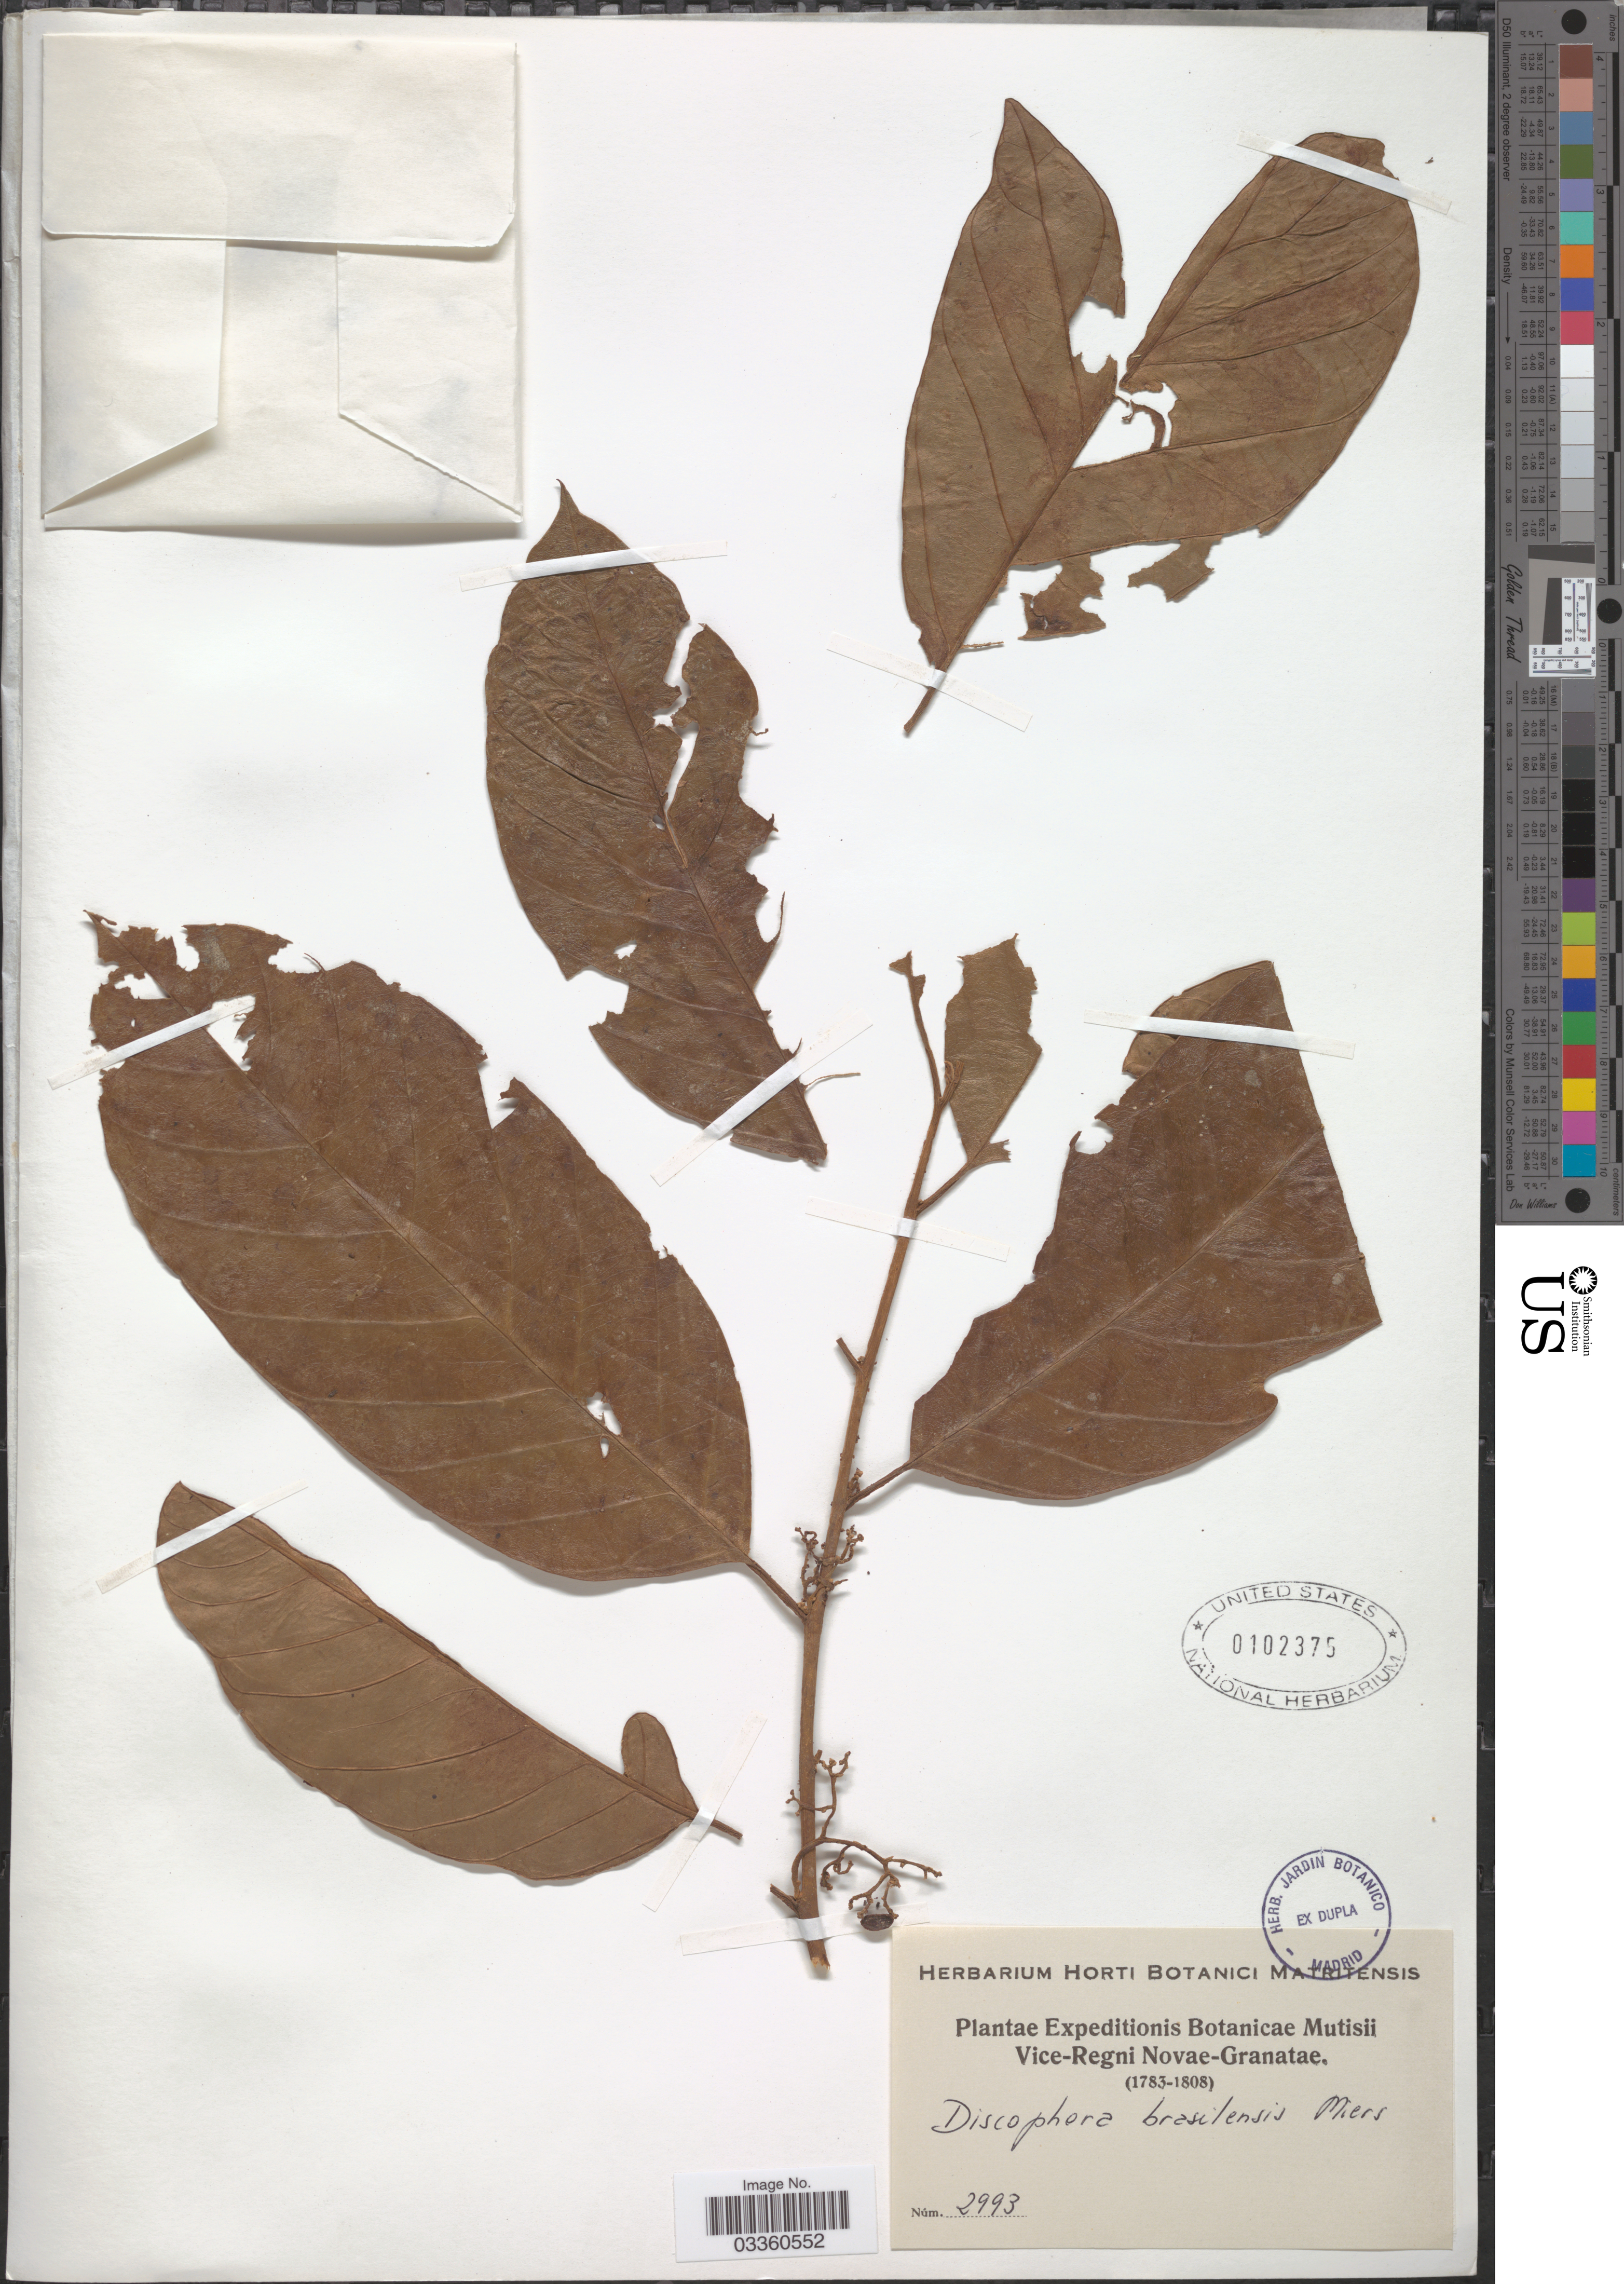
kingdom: Plantae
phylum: Tracheophyta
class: Magnoliopsida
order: Cardiopteridales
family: Stemonuraceae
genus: Discophora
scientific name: Discophora brasiliensis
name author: Miers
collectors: ex herb. Horti Botanici Matritensis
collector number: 2993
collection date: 1783/1808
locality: Vice-Regni Novae-Granatae.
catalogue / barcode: US 102375